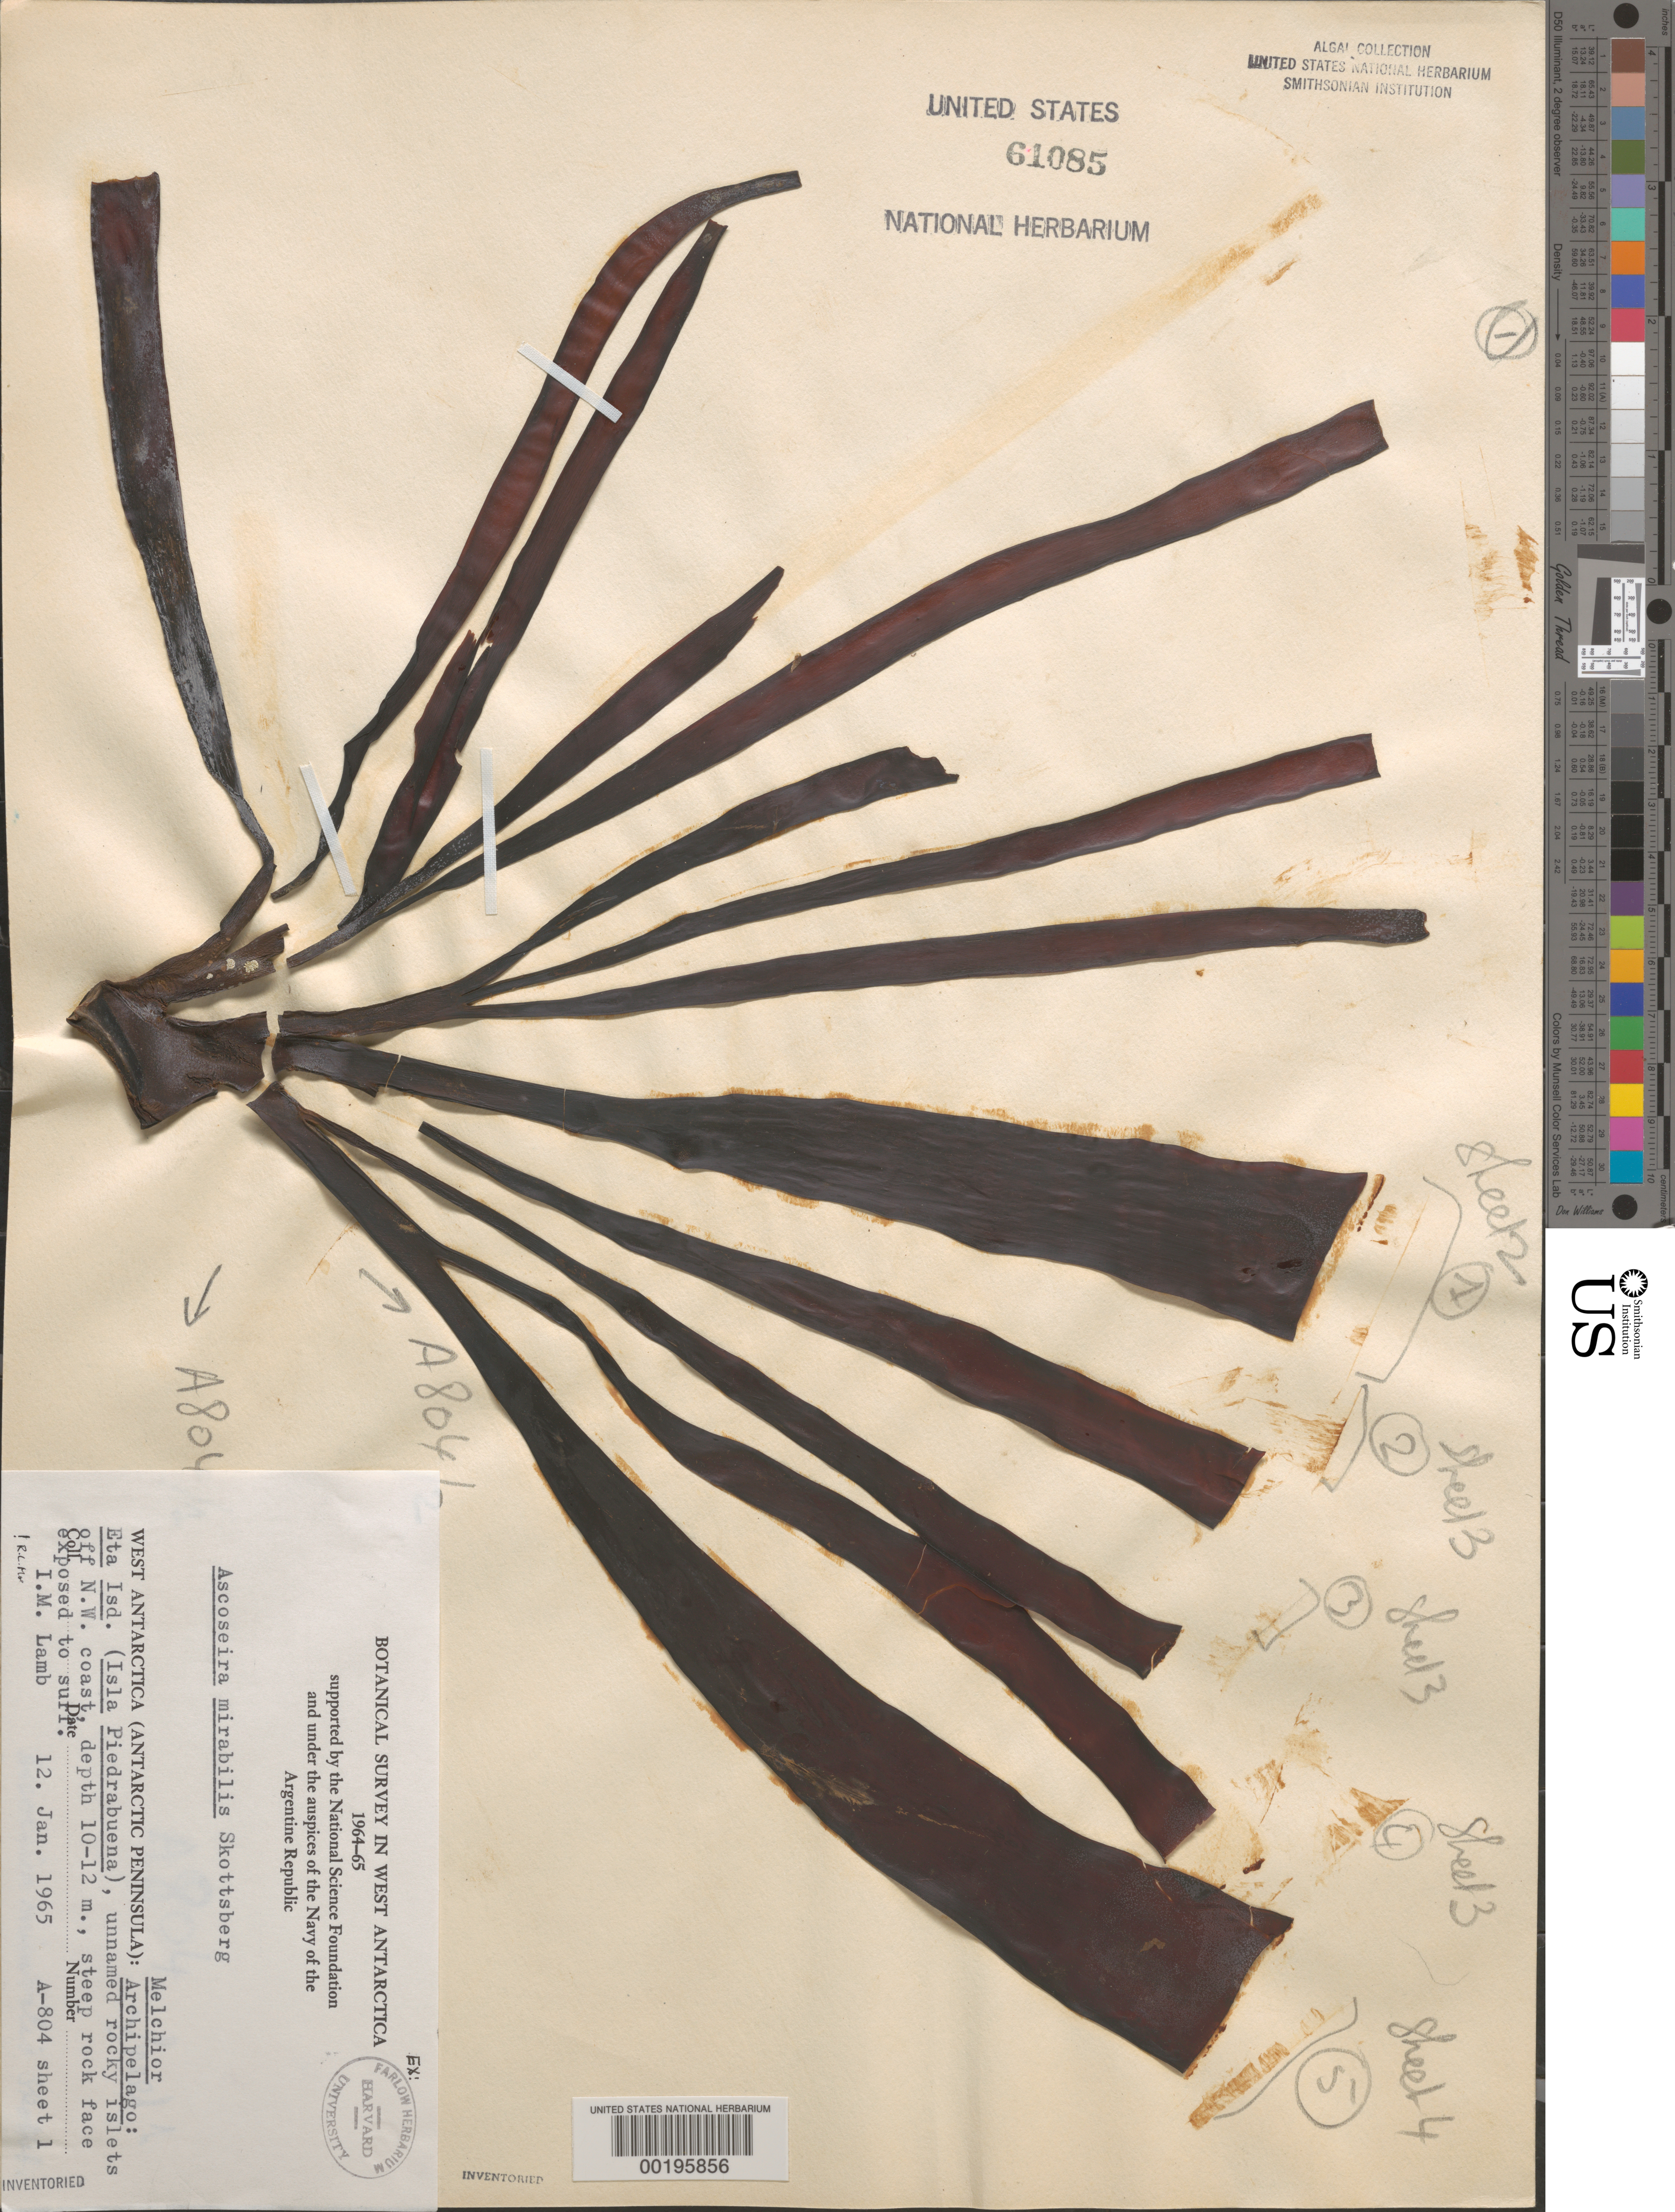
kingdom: Chromista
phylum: Ochrophyta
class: Phaeophyceae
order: Ascoseirales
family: Ascoseiraceae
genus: Ascoseira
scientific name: Ascoseira mirabilis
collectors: I. M. Lamb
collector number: A-804-1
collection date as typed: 12 Jan 1965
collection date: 1965-01-12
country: Antarctica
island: Melchior Islands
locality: Rocky Islets off northwest Eta Island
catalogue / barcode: US 61085